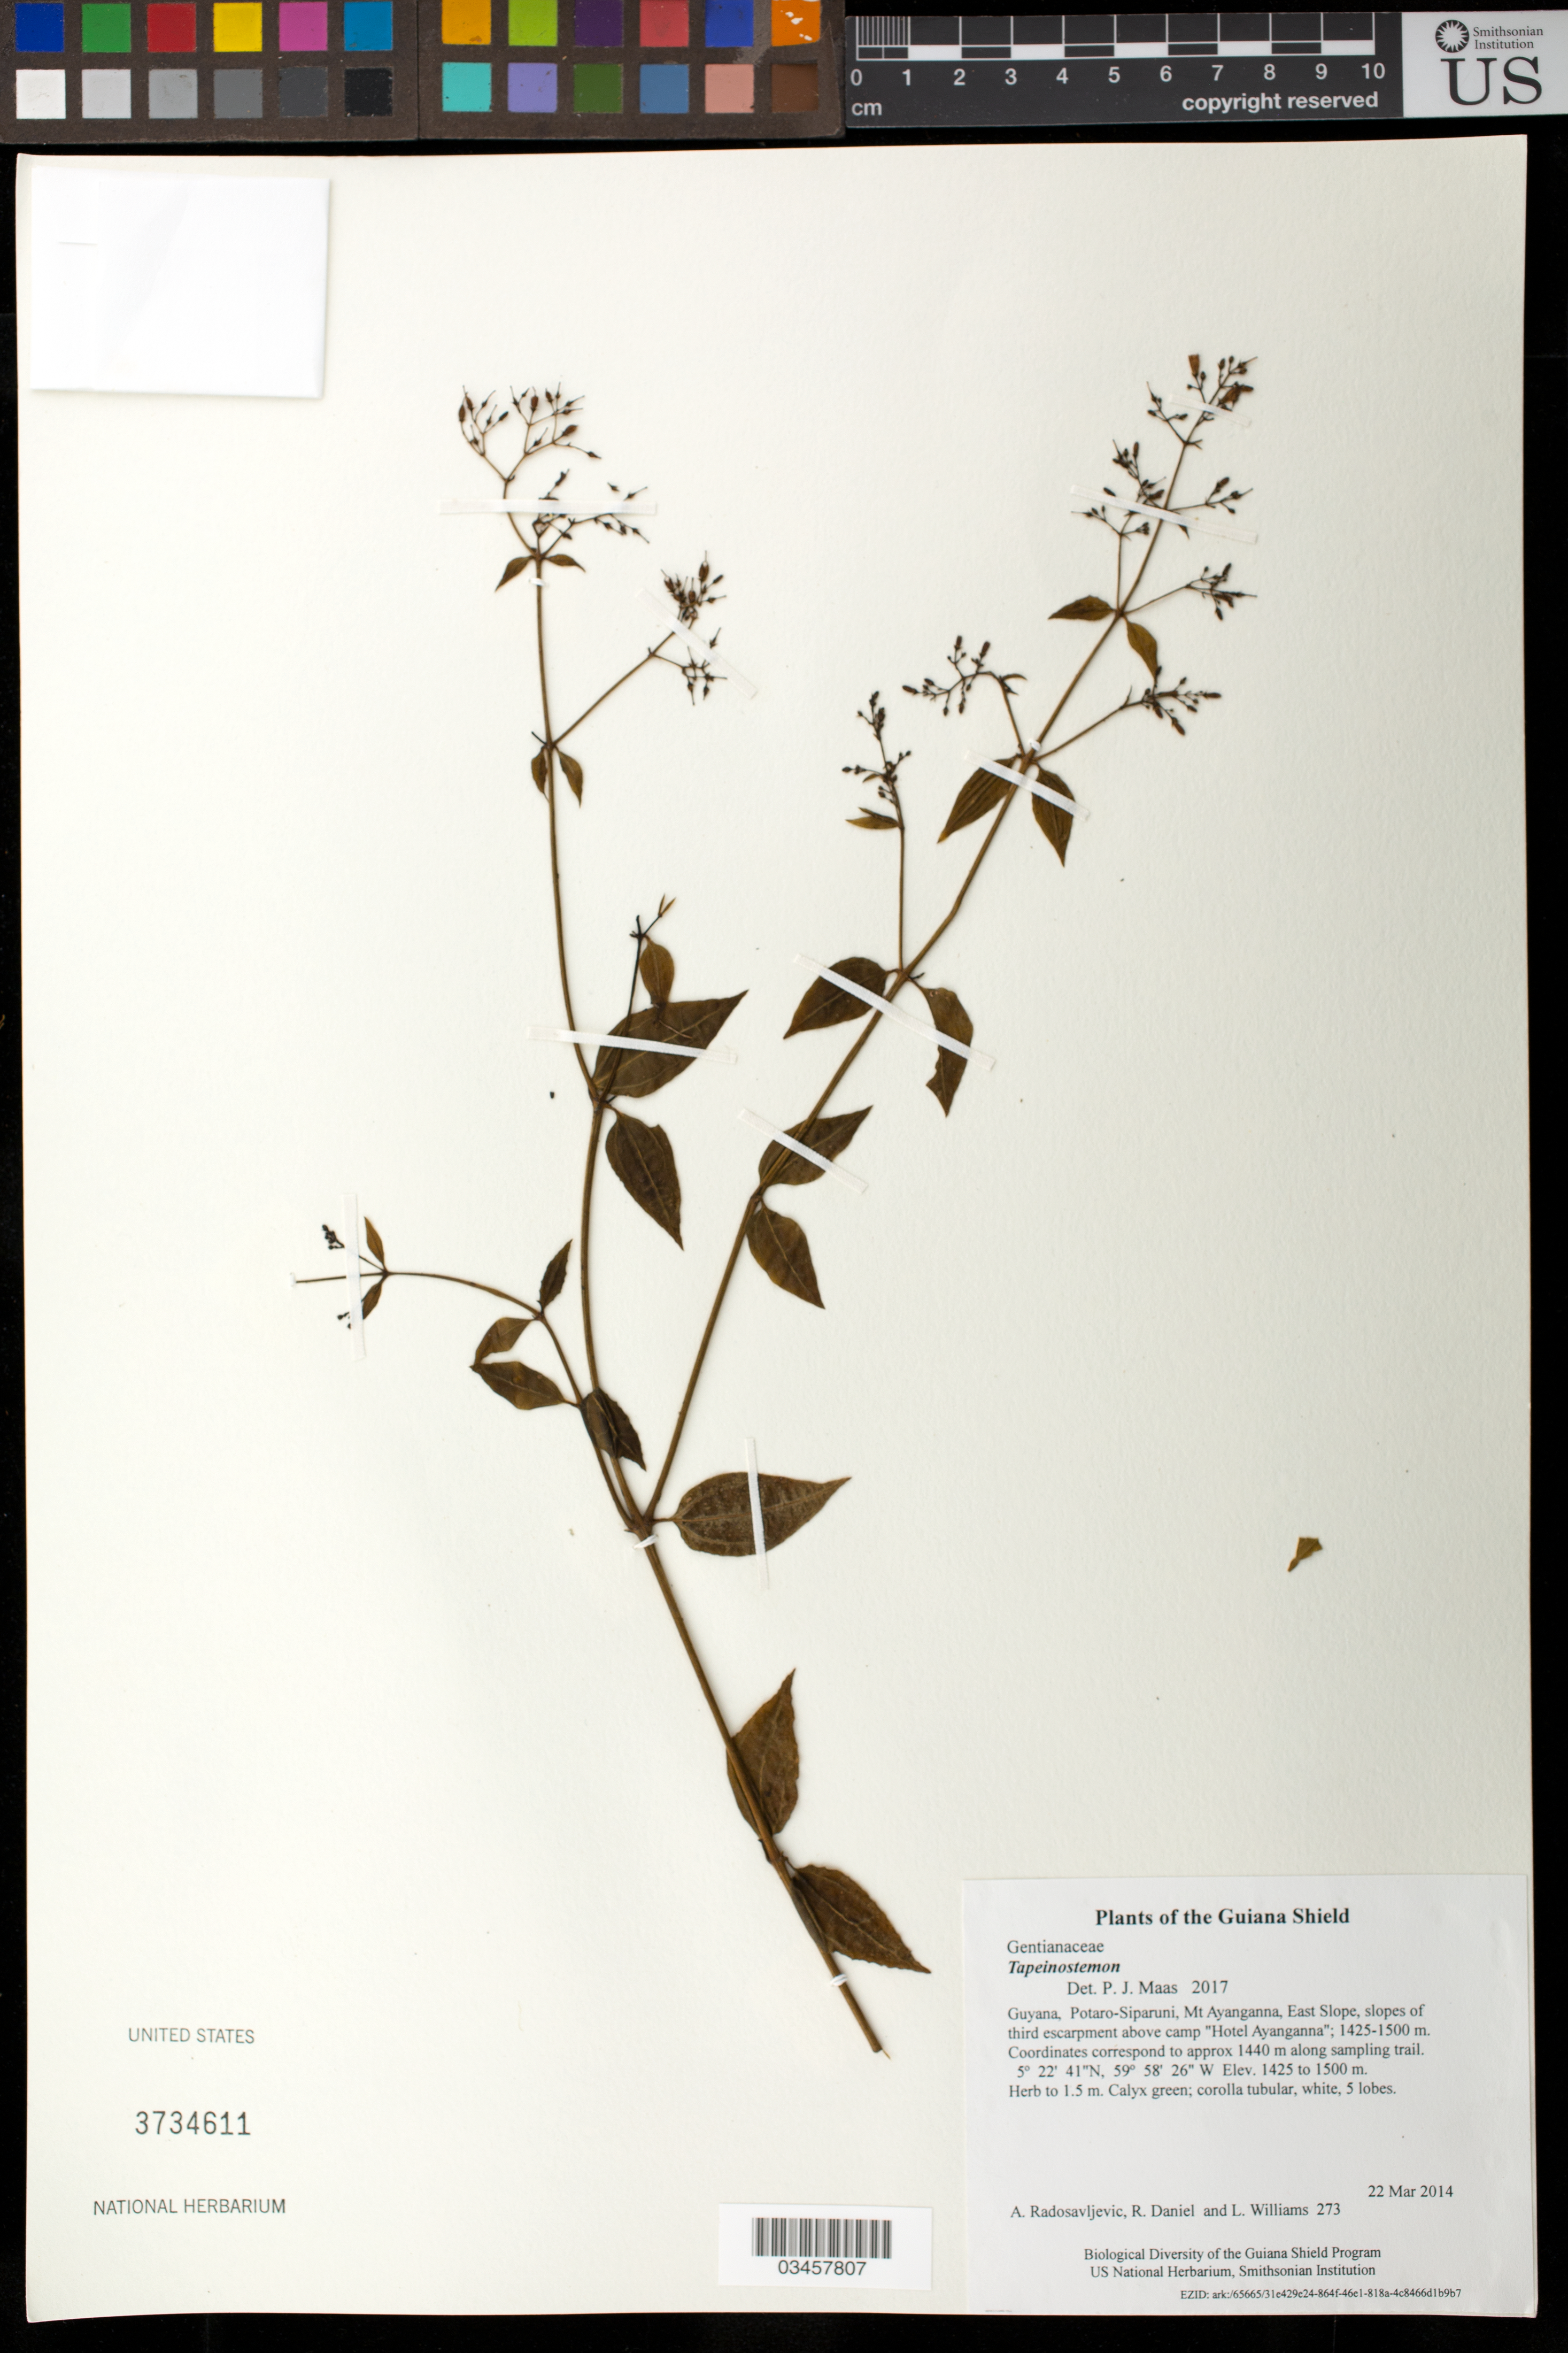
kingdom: Plantae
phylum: Tracheophyta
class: Magnoliopsida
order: Gentianales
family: Gentianaceae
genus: Tapeinostemon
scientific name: Tapeinostemon sp.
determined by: Maas, P. J. M.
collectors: A. Radosavljevic, R. Daniel & L. Williams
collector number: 273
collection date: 2014-03-22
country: Guyana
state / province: Potaro-Siparuni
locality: Mt Ayanganna, East Slope, slopes of third escarpment above camp "Hotel Ayanganna"; 1425-1500 m. Coordinates correspond to approx 1440 m along sampling trail.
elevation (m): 1425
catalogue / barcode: US 3734611